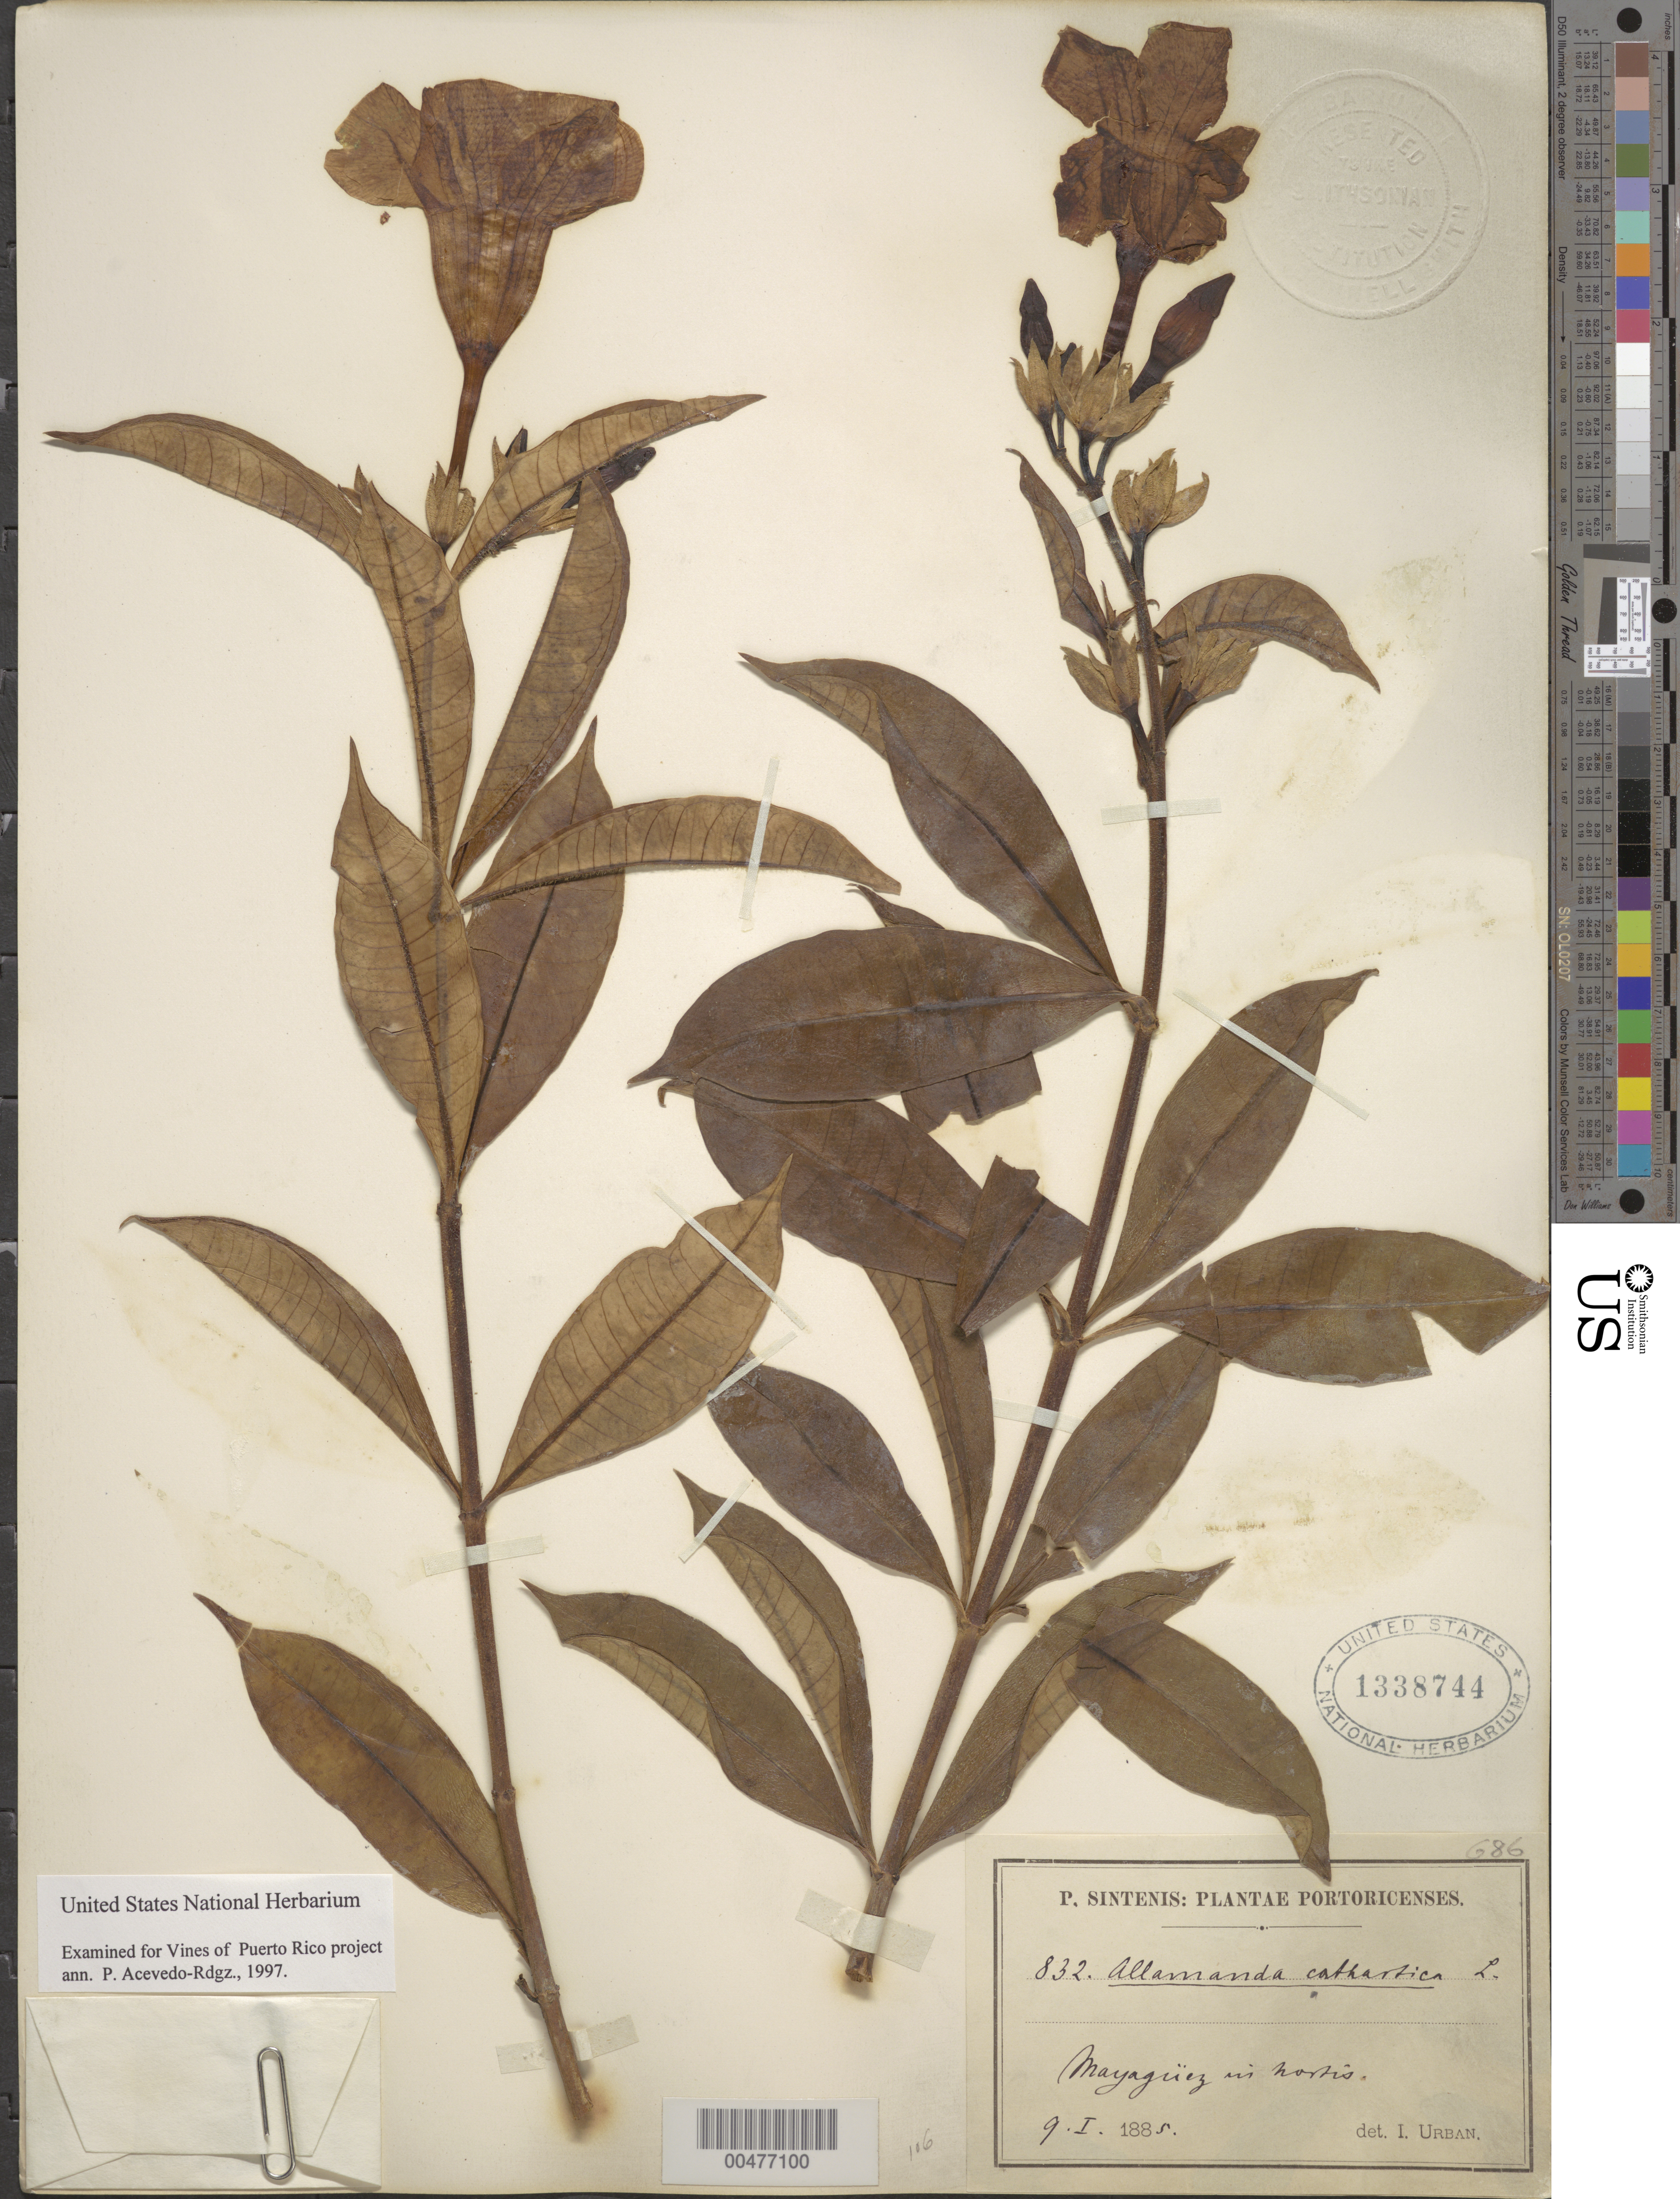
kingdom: Plantae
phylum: Tracheophyta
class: Magnoliopsida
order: Gentianales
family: Apocynaceae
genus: Allamanda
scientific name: Allamanda cathartica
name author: L.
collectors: P. Sintenis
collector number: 832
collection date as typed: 09 Jan 1885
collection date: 1885-01-09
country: Puerto Rico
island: Greater Antilles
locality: Mayagüez. In montis.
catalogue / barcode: US 1338744